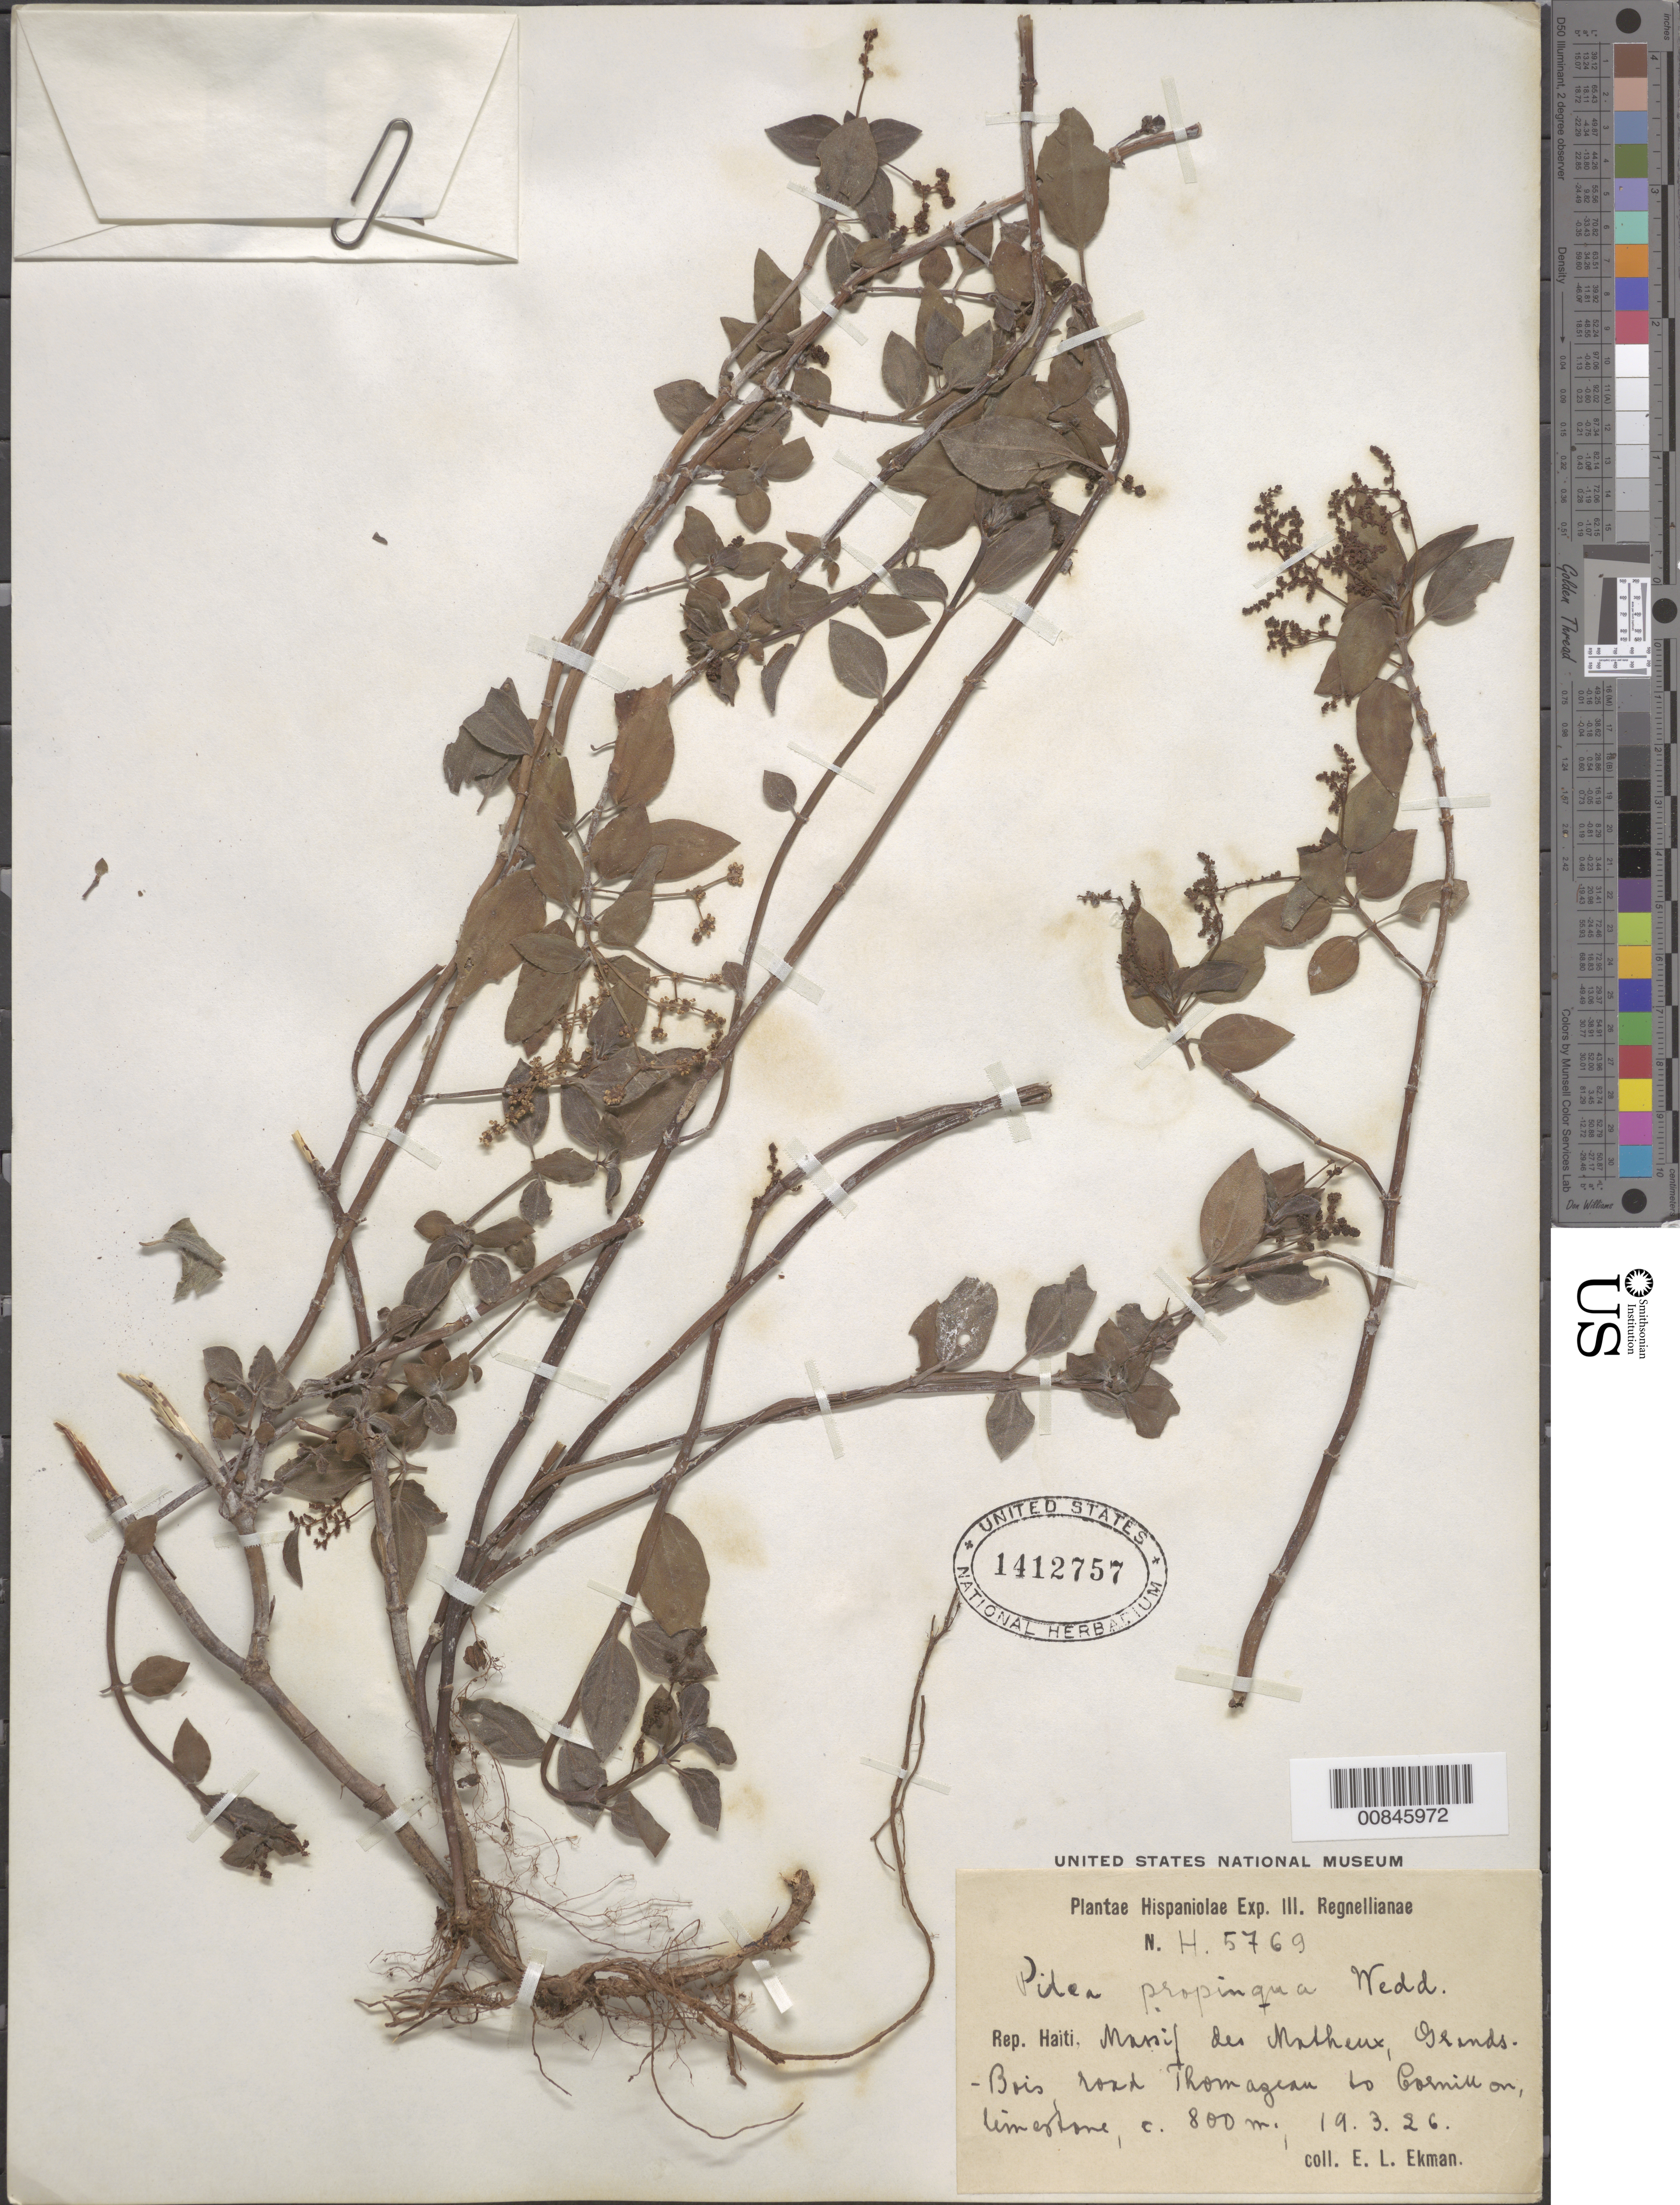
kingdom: Plantae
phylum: Tracheophyta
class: Magnoliopsida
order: Rosales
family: Urticaceae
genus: Pilea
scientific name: Pilea propinqua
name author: Wedd.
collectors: E. L. Ekman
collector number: H 5769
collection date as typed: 19 Mar 1926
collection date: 1926-03-19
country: Haiti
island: Hispaniola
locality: Massif des Matheux, Grands-Bois, road Thomazeau to Cornillon.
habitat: Limestone.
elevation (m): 800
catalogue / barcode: US 1412757